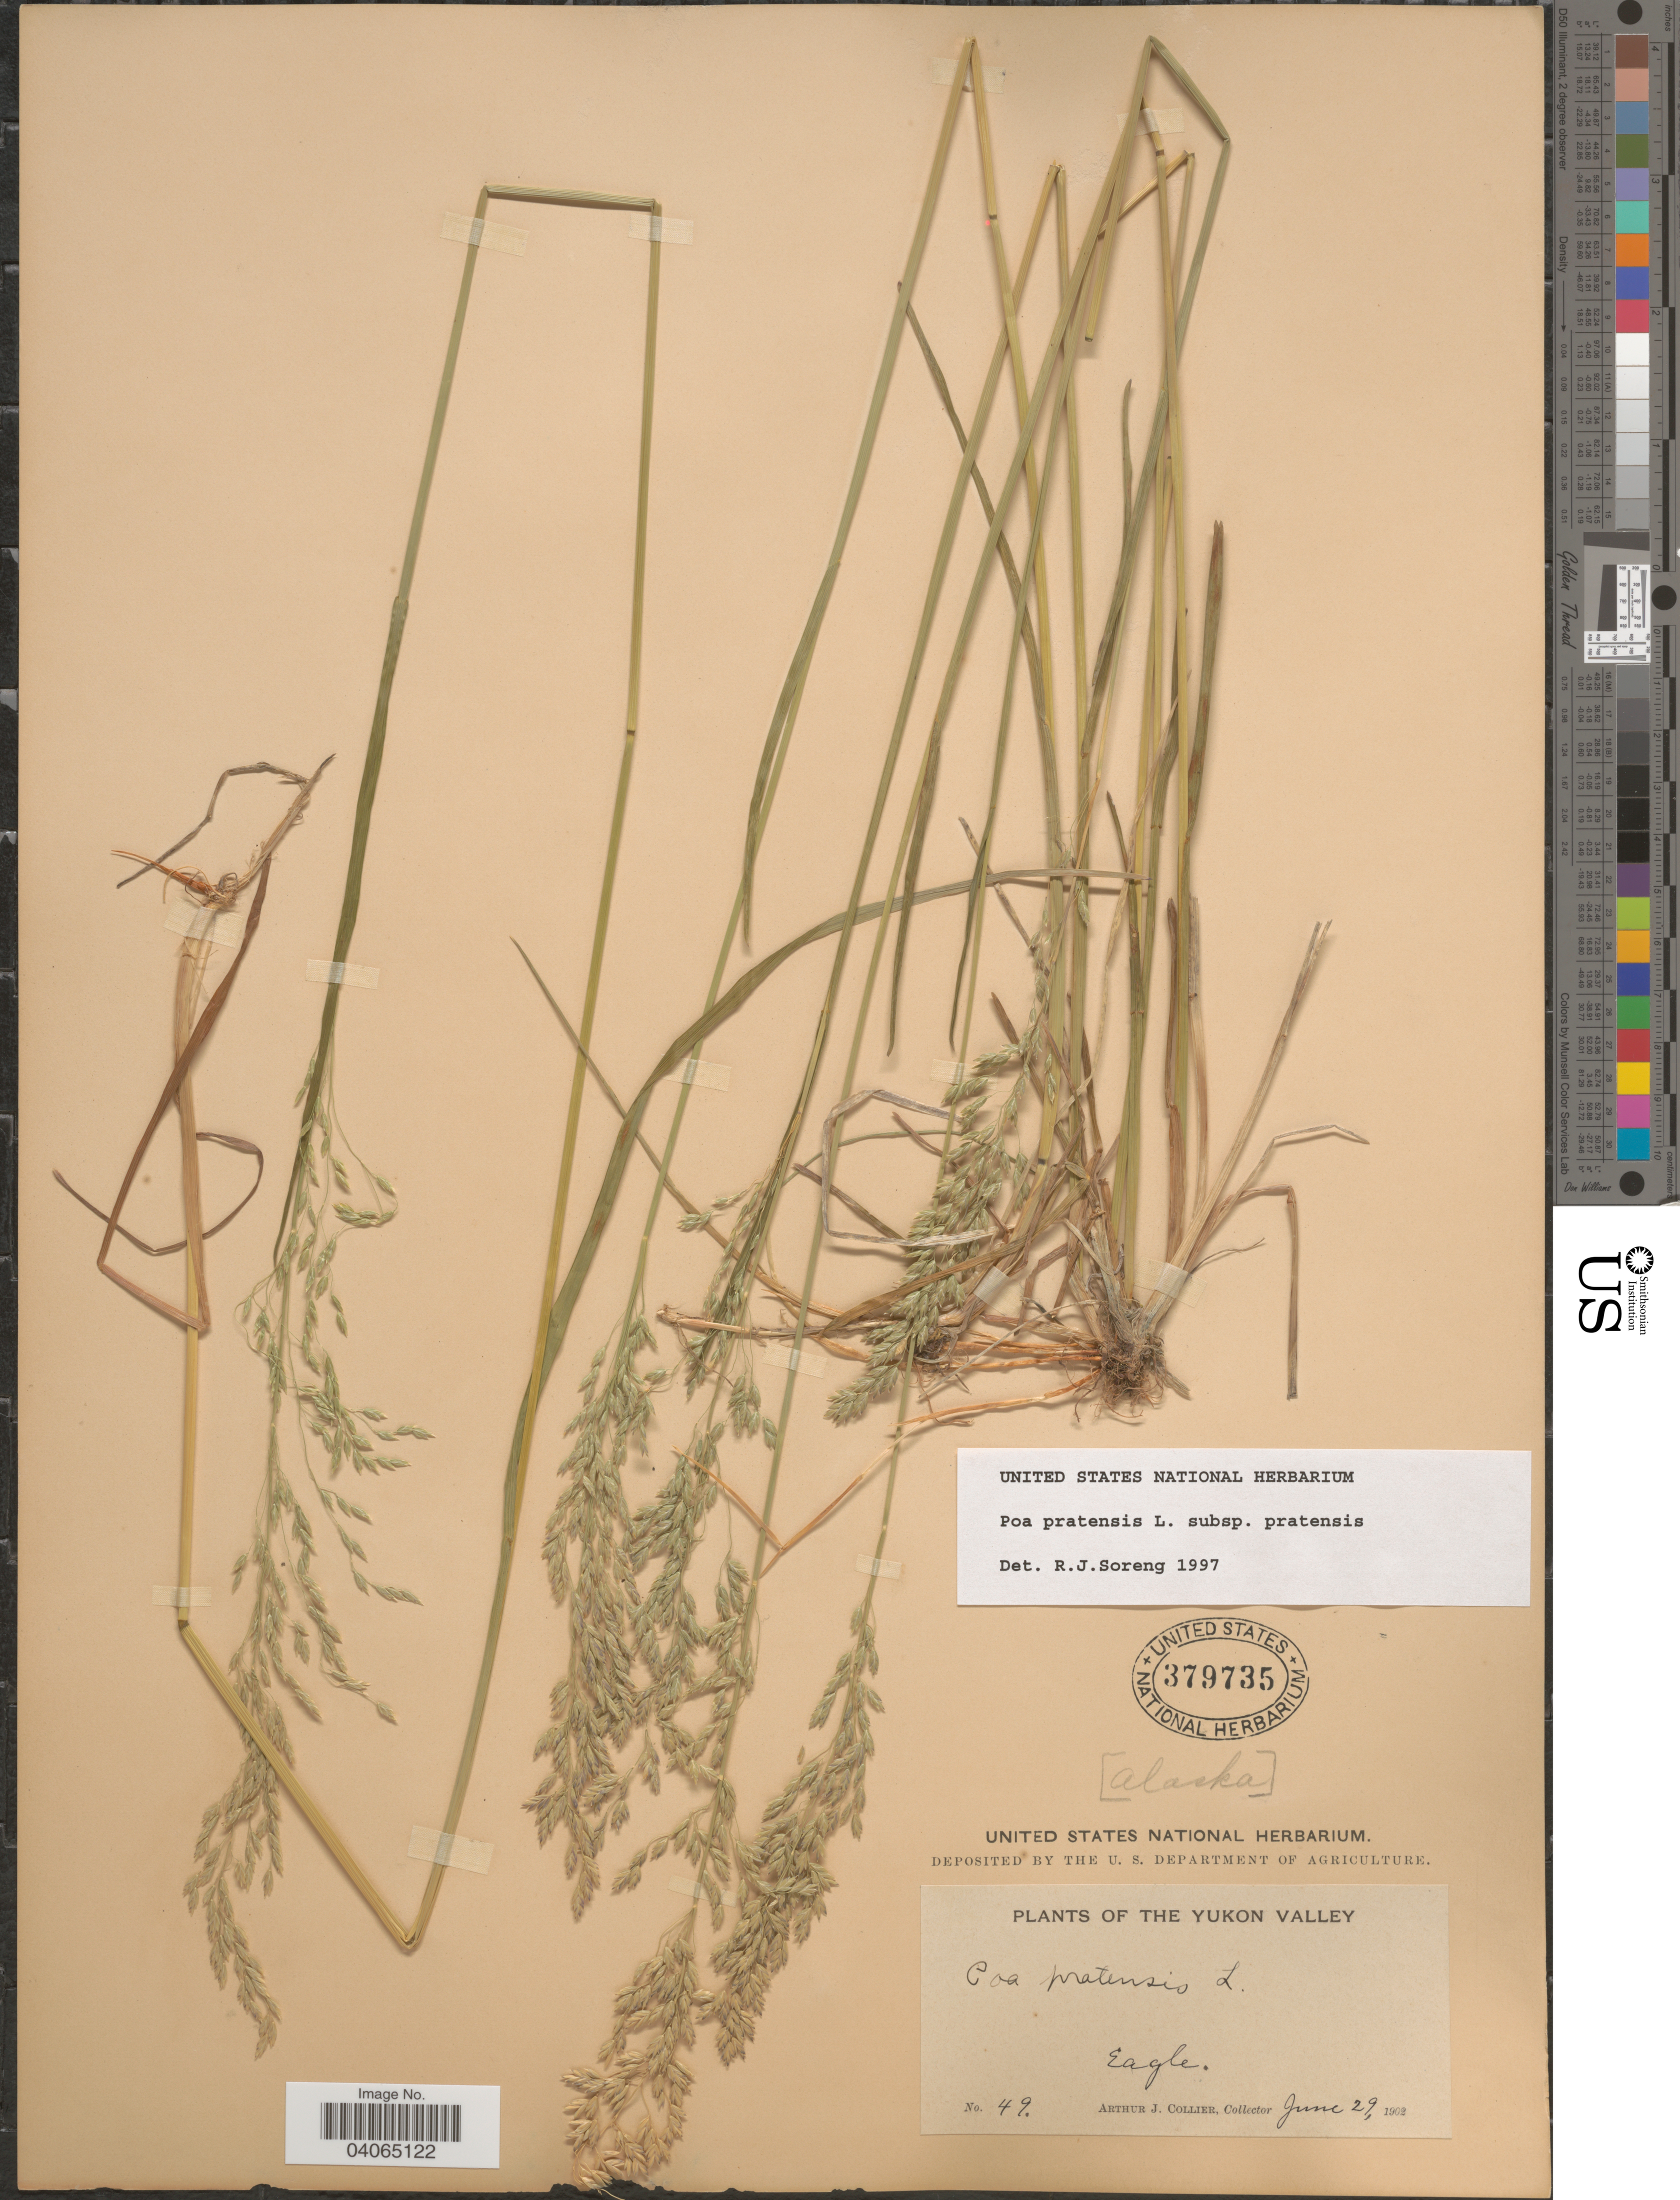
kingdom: Plantae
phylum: Tracheophyta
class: Liliopsida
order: Poales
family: Poaceae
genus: Poa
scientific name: Poa pratensis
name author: L.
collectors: A. Collier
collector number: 49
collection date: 1902-06-29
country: United States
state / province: Alaska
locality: The Yukon Valley. Eagle.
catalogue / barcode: US 379735